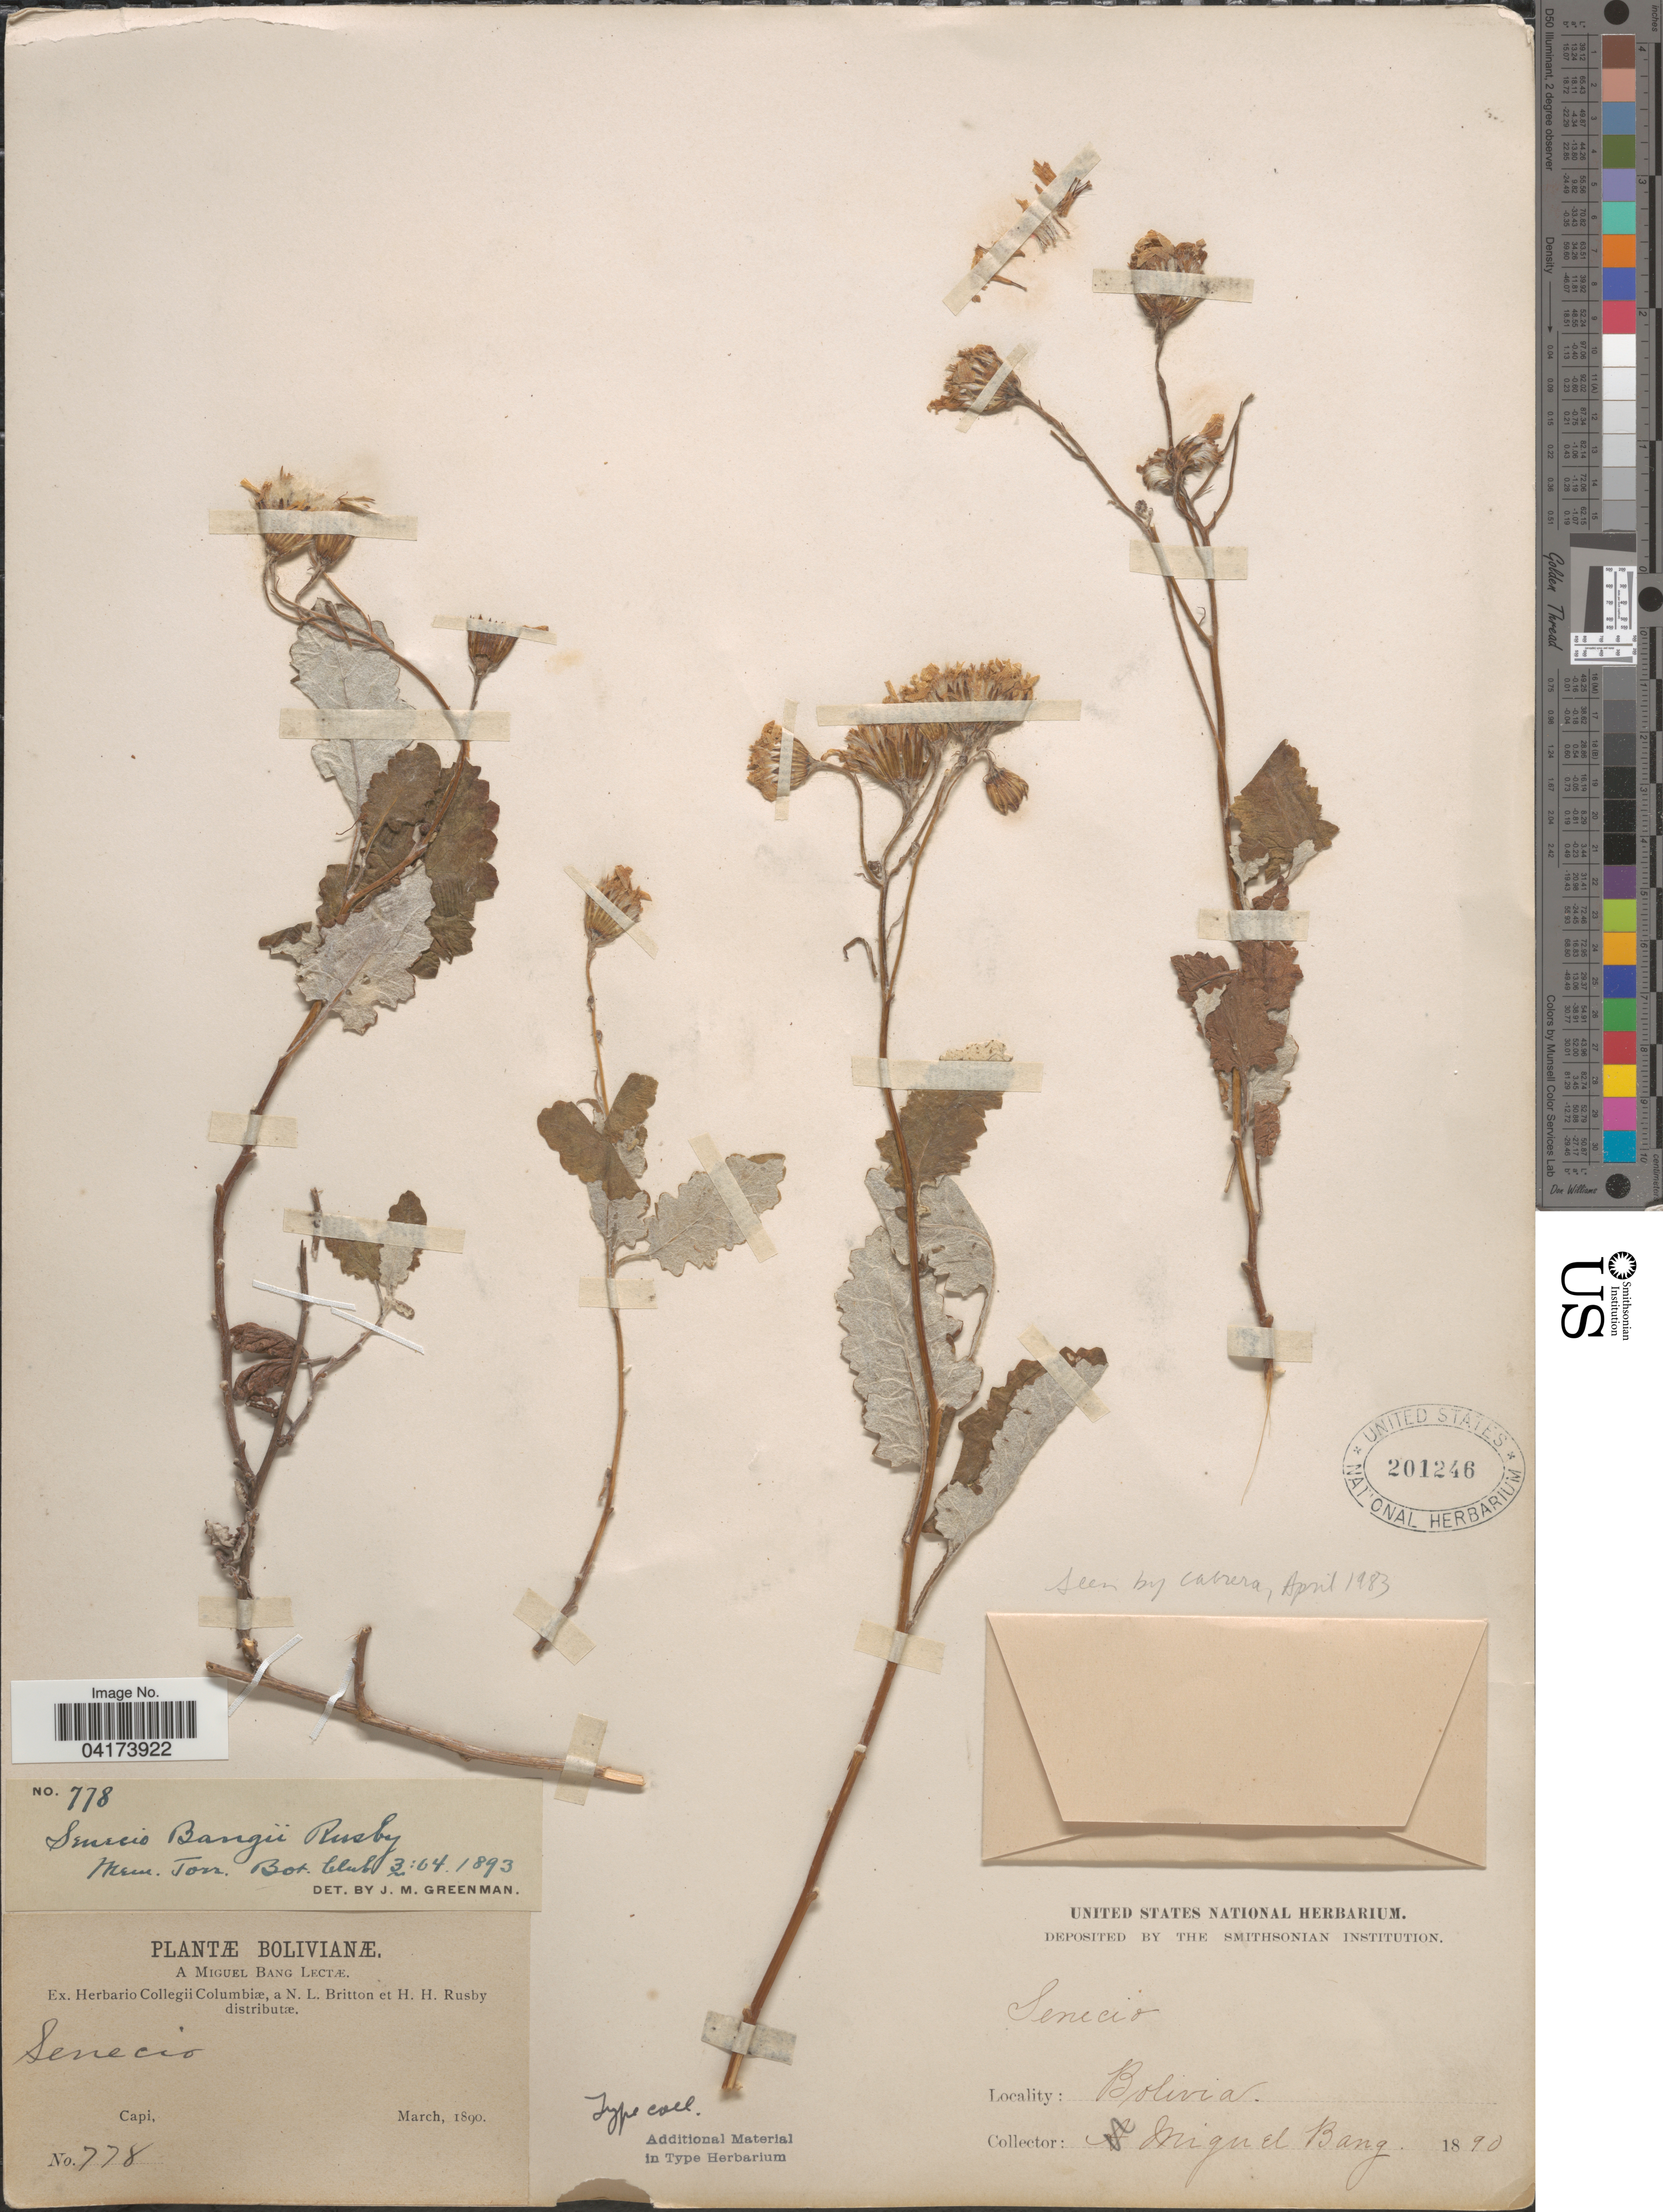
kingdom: Plantae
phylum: Tracheophyta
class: Magnoliopsida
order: Asterales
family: Asteraceae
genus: Senecio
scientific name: Senecio bangii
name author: Rusby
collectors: M. Bang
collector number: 778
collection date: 1890-03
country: Bolivia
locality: Capi.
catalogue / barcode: US 201246